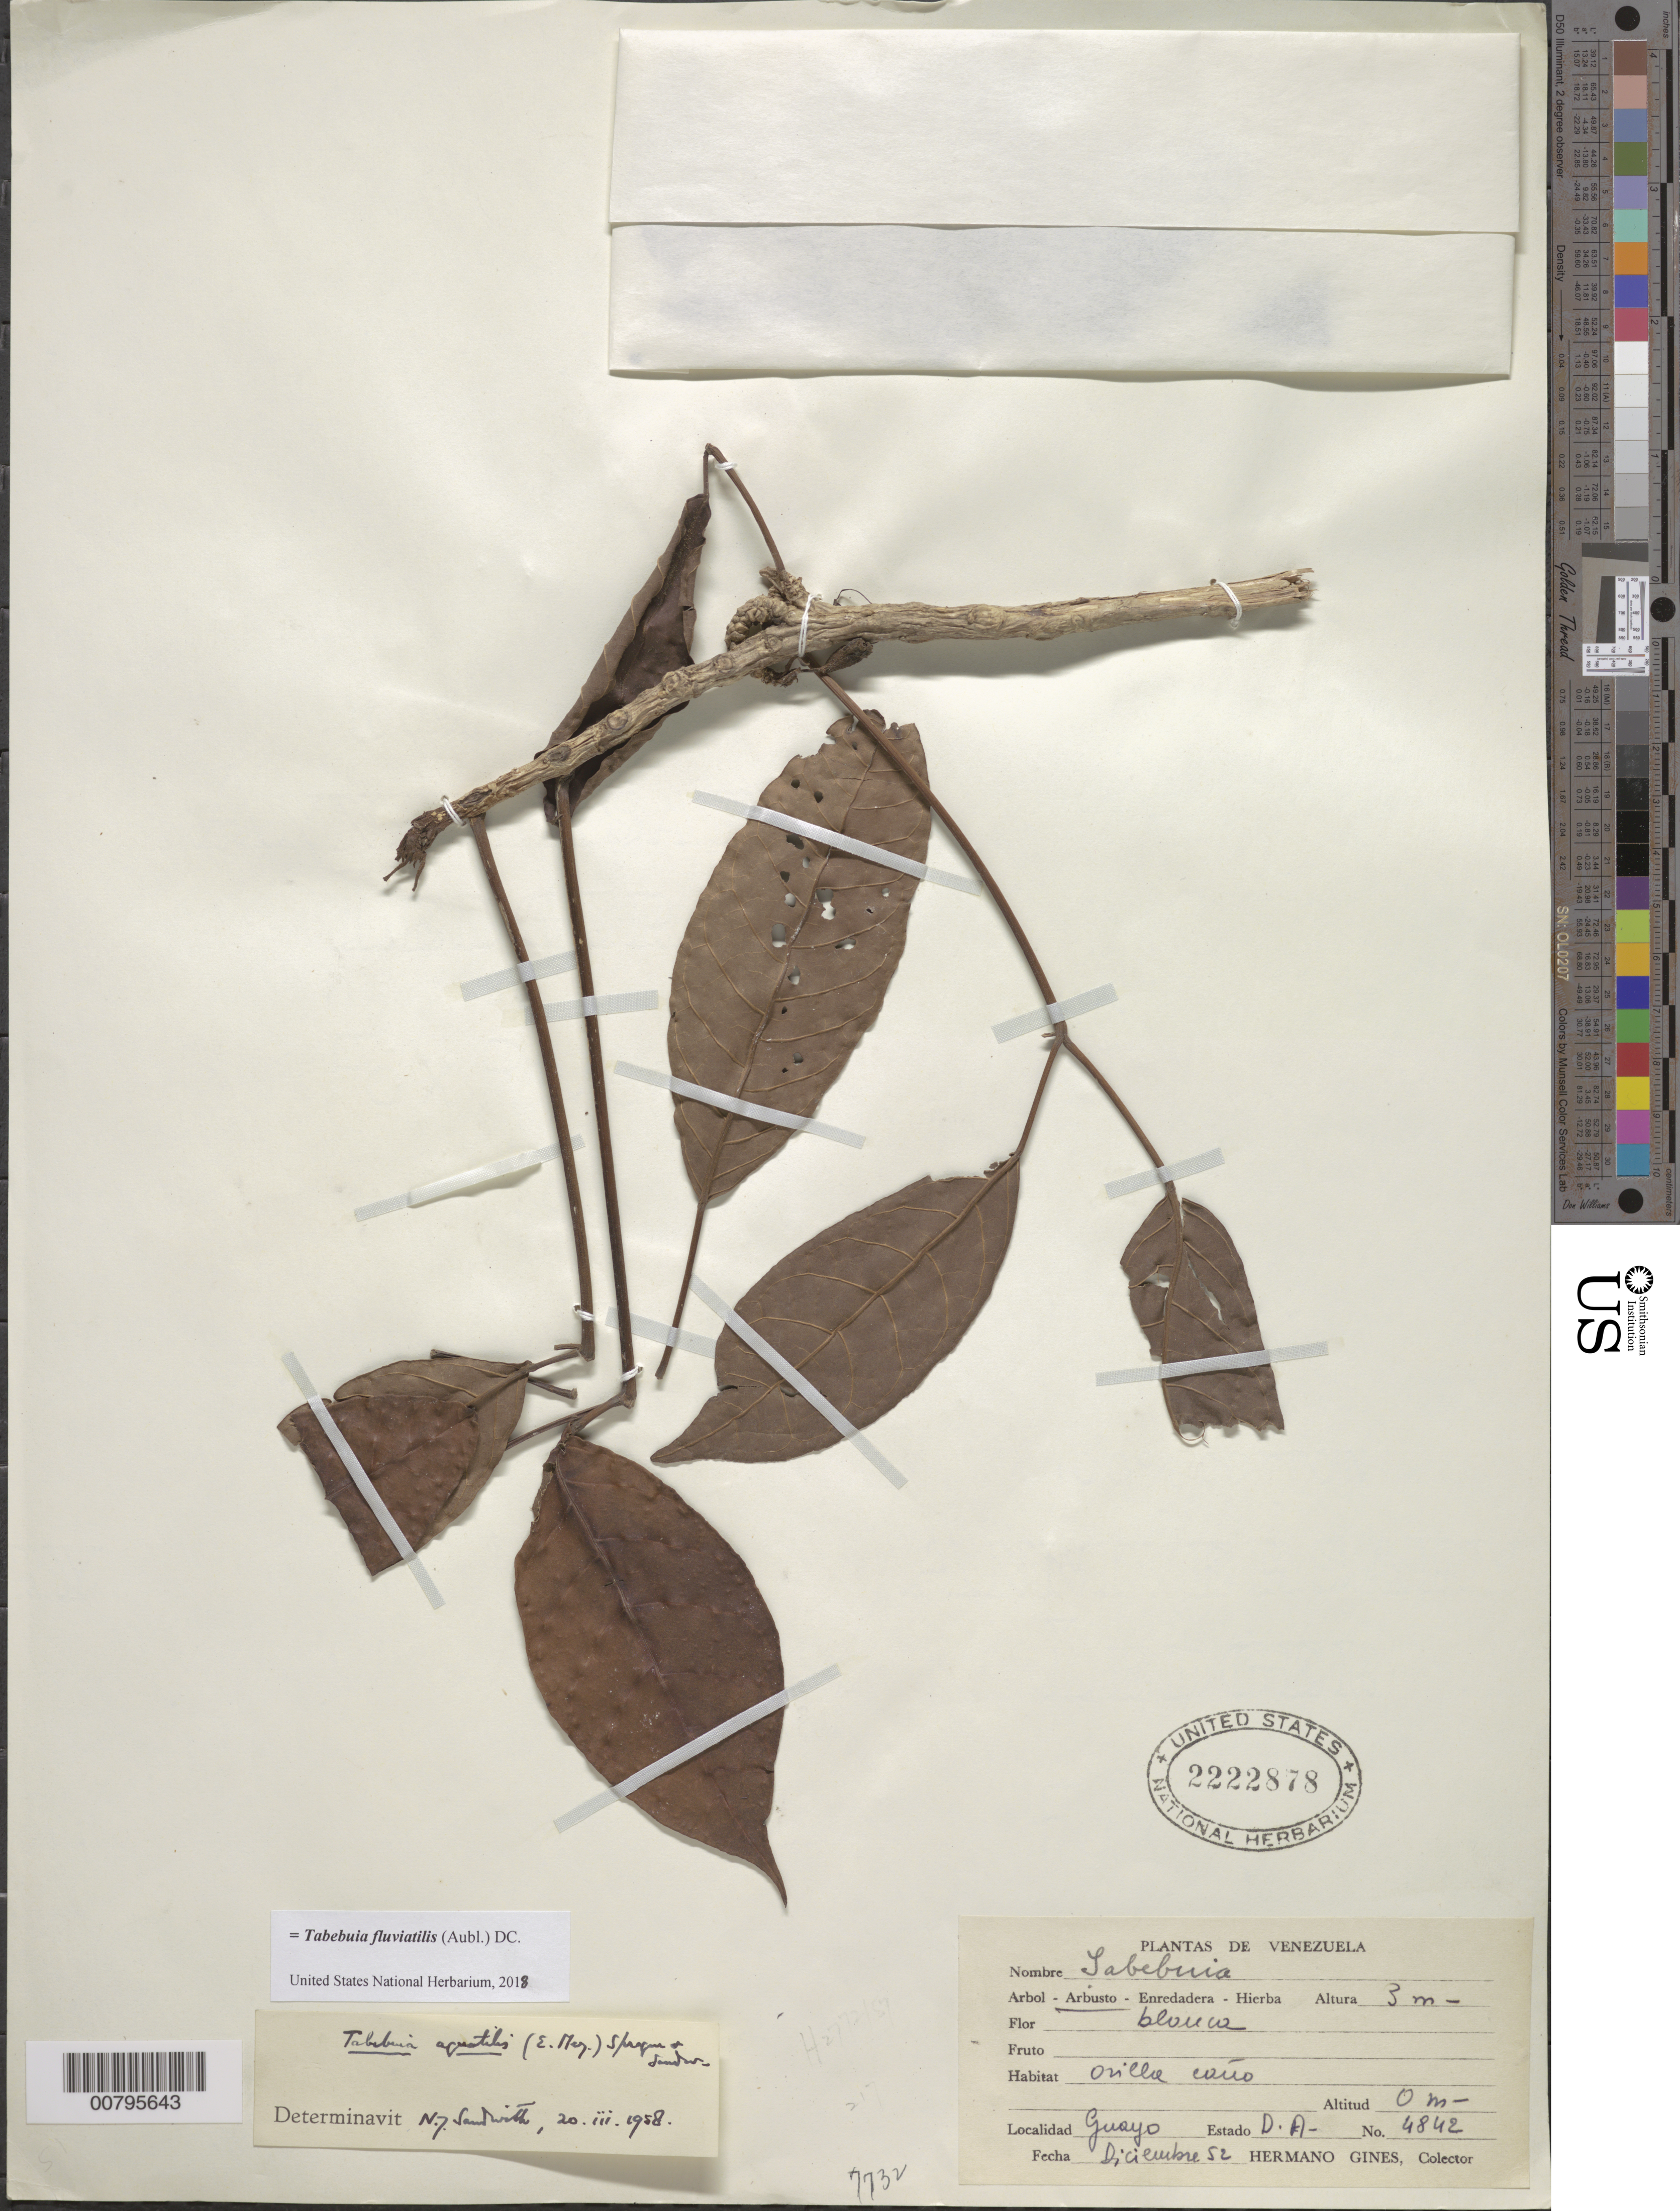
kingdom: Plantae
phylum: Tracheophyta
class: Magnoliopsida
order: Lamiales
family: Bignoniaceae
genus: Tabebuia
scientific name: Tabebuia fluviatilis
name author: (Aubl.) DC.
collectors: H. Gines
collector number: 4842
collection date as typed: Dec-52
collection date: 1952-12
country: Venezuela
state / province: Delta Amacuro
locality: Guayo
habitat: Orilla caño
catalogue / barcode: US 2222878